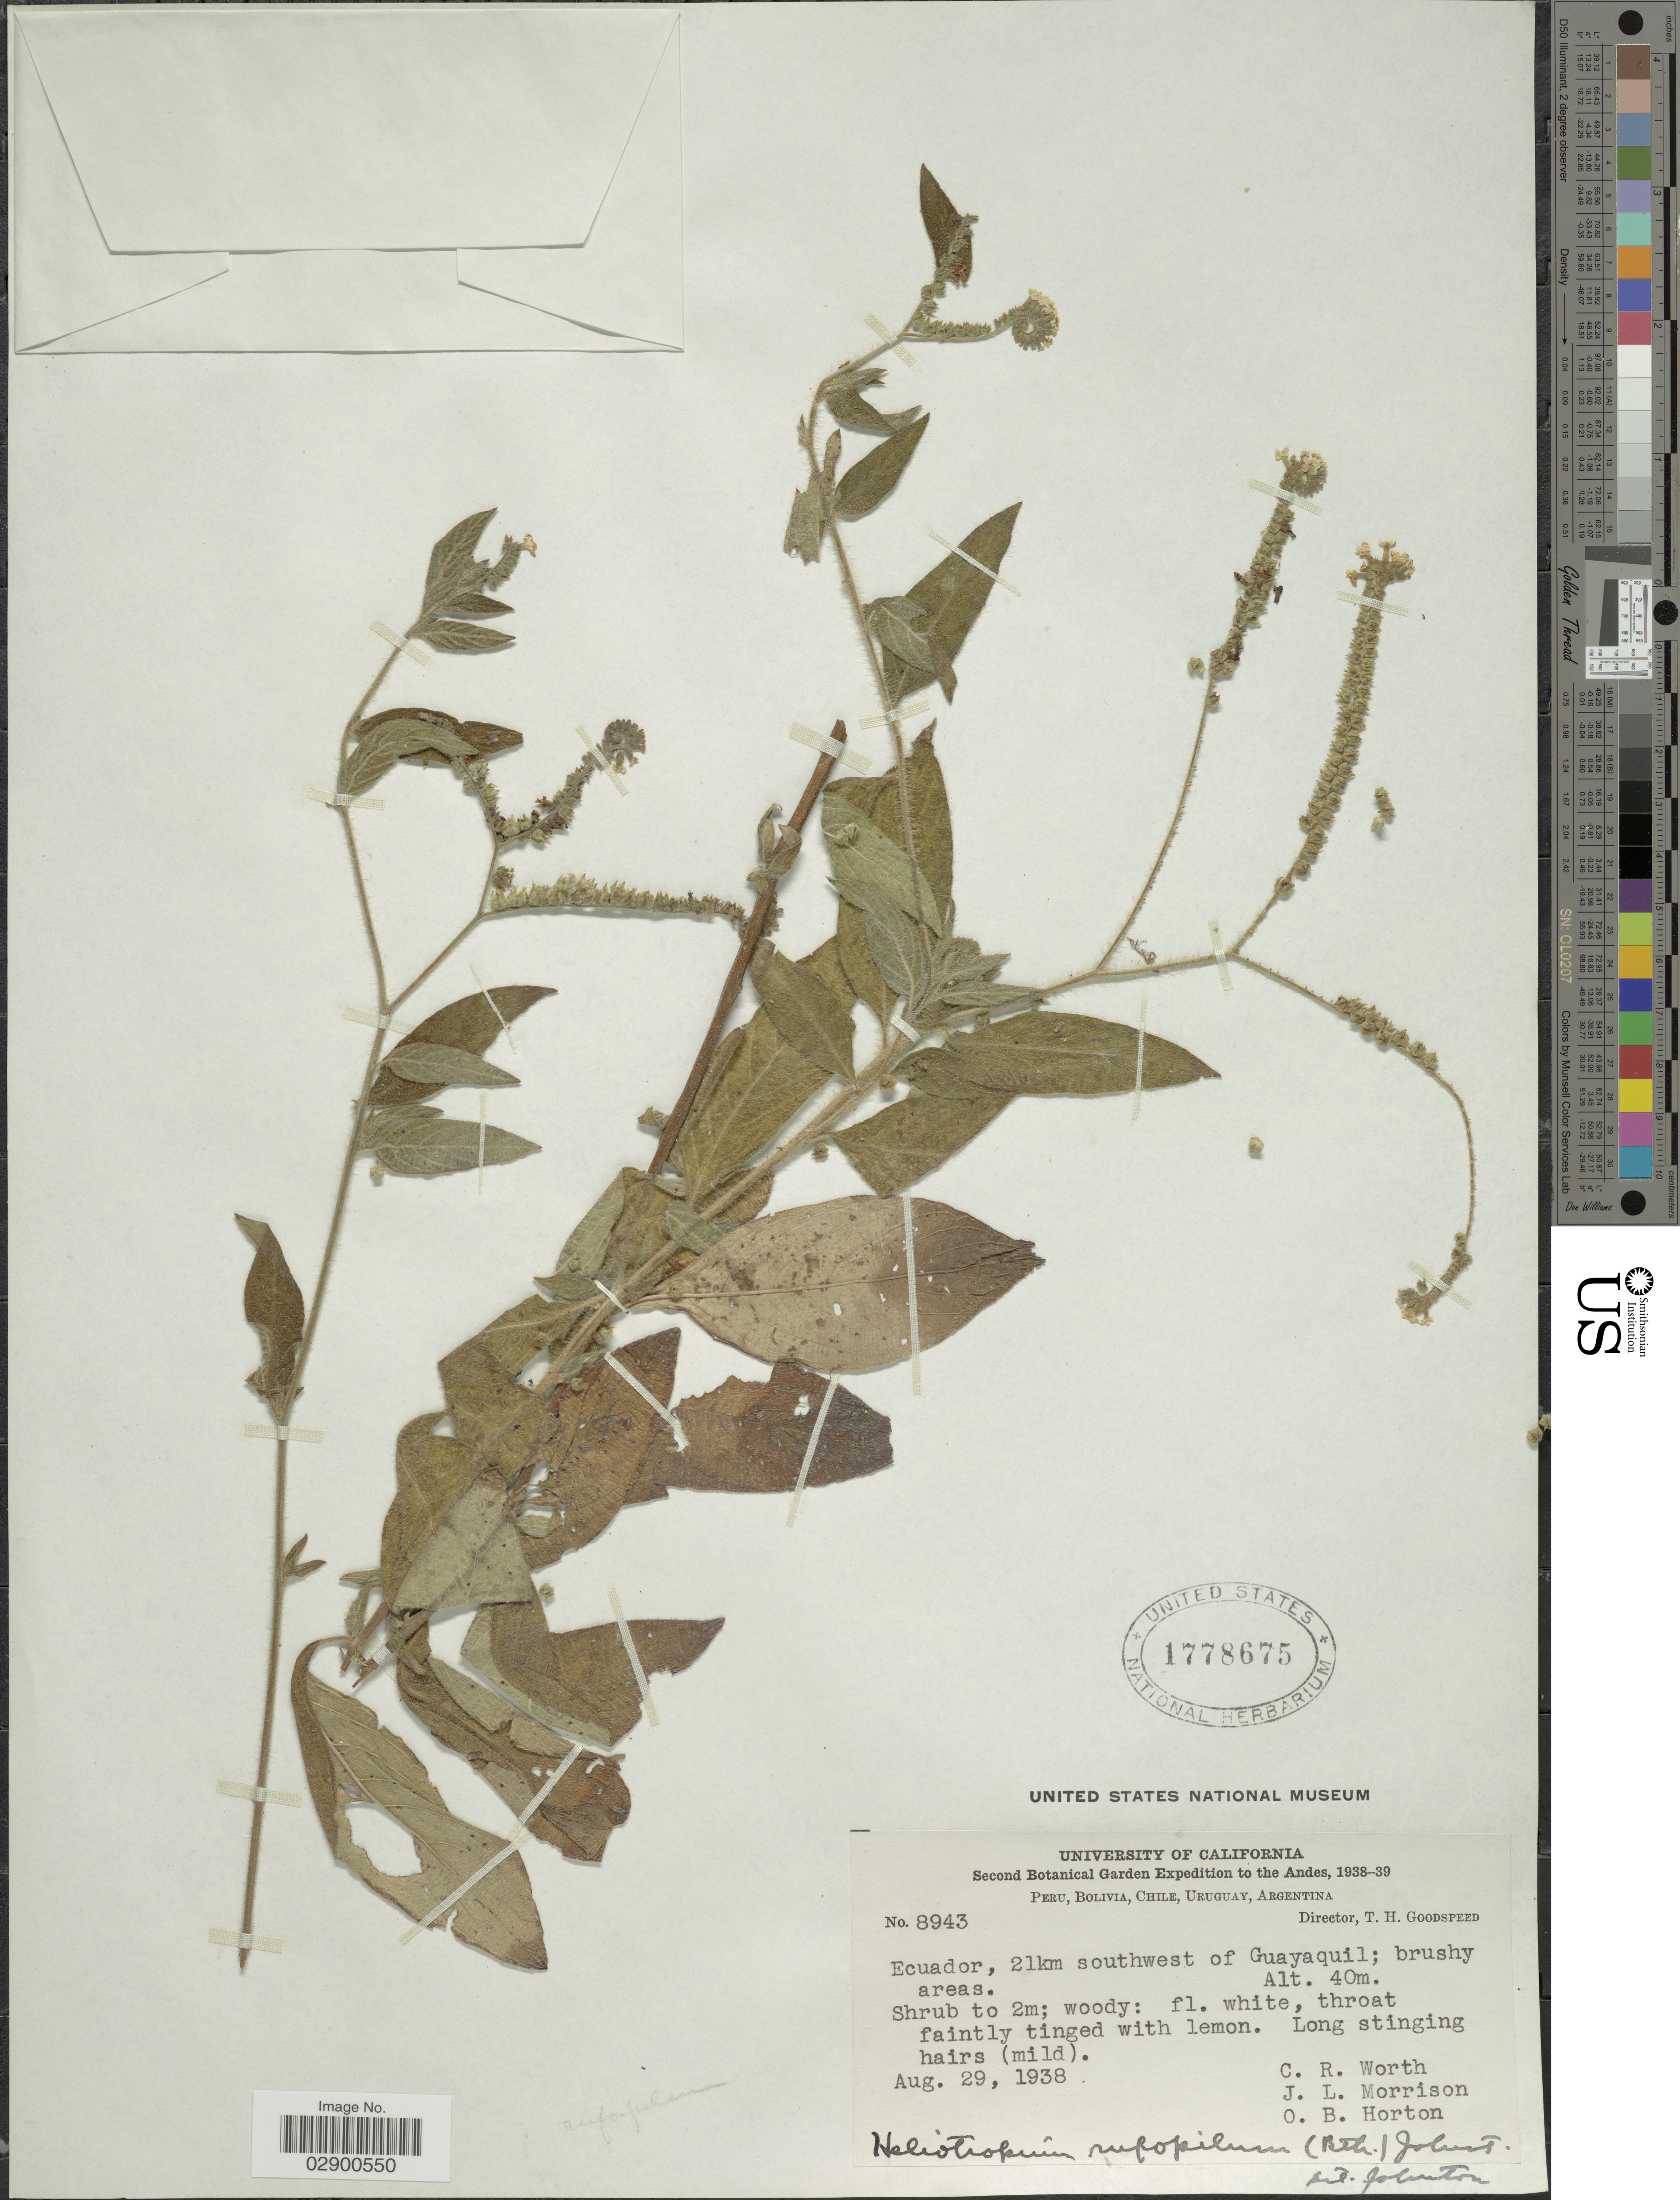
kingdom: Plantae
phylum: Tracheophyta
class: Magnoliopsida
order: Boraginales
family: Heliotropiaceae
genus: Heliotropium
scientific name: Heliotropium rufipilum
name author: (Benth.) I.M. Johnst.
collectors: C. R. Worth, J. Morrison & O. B. Horton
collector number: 8943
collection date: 1938-08-29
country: Ecuador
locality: Andes. 21km southwest of Guayaquil.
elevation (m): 40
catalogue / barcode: US 1778675